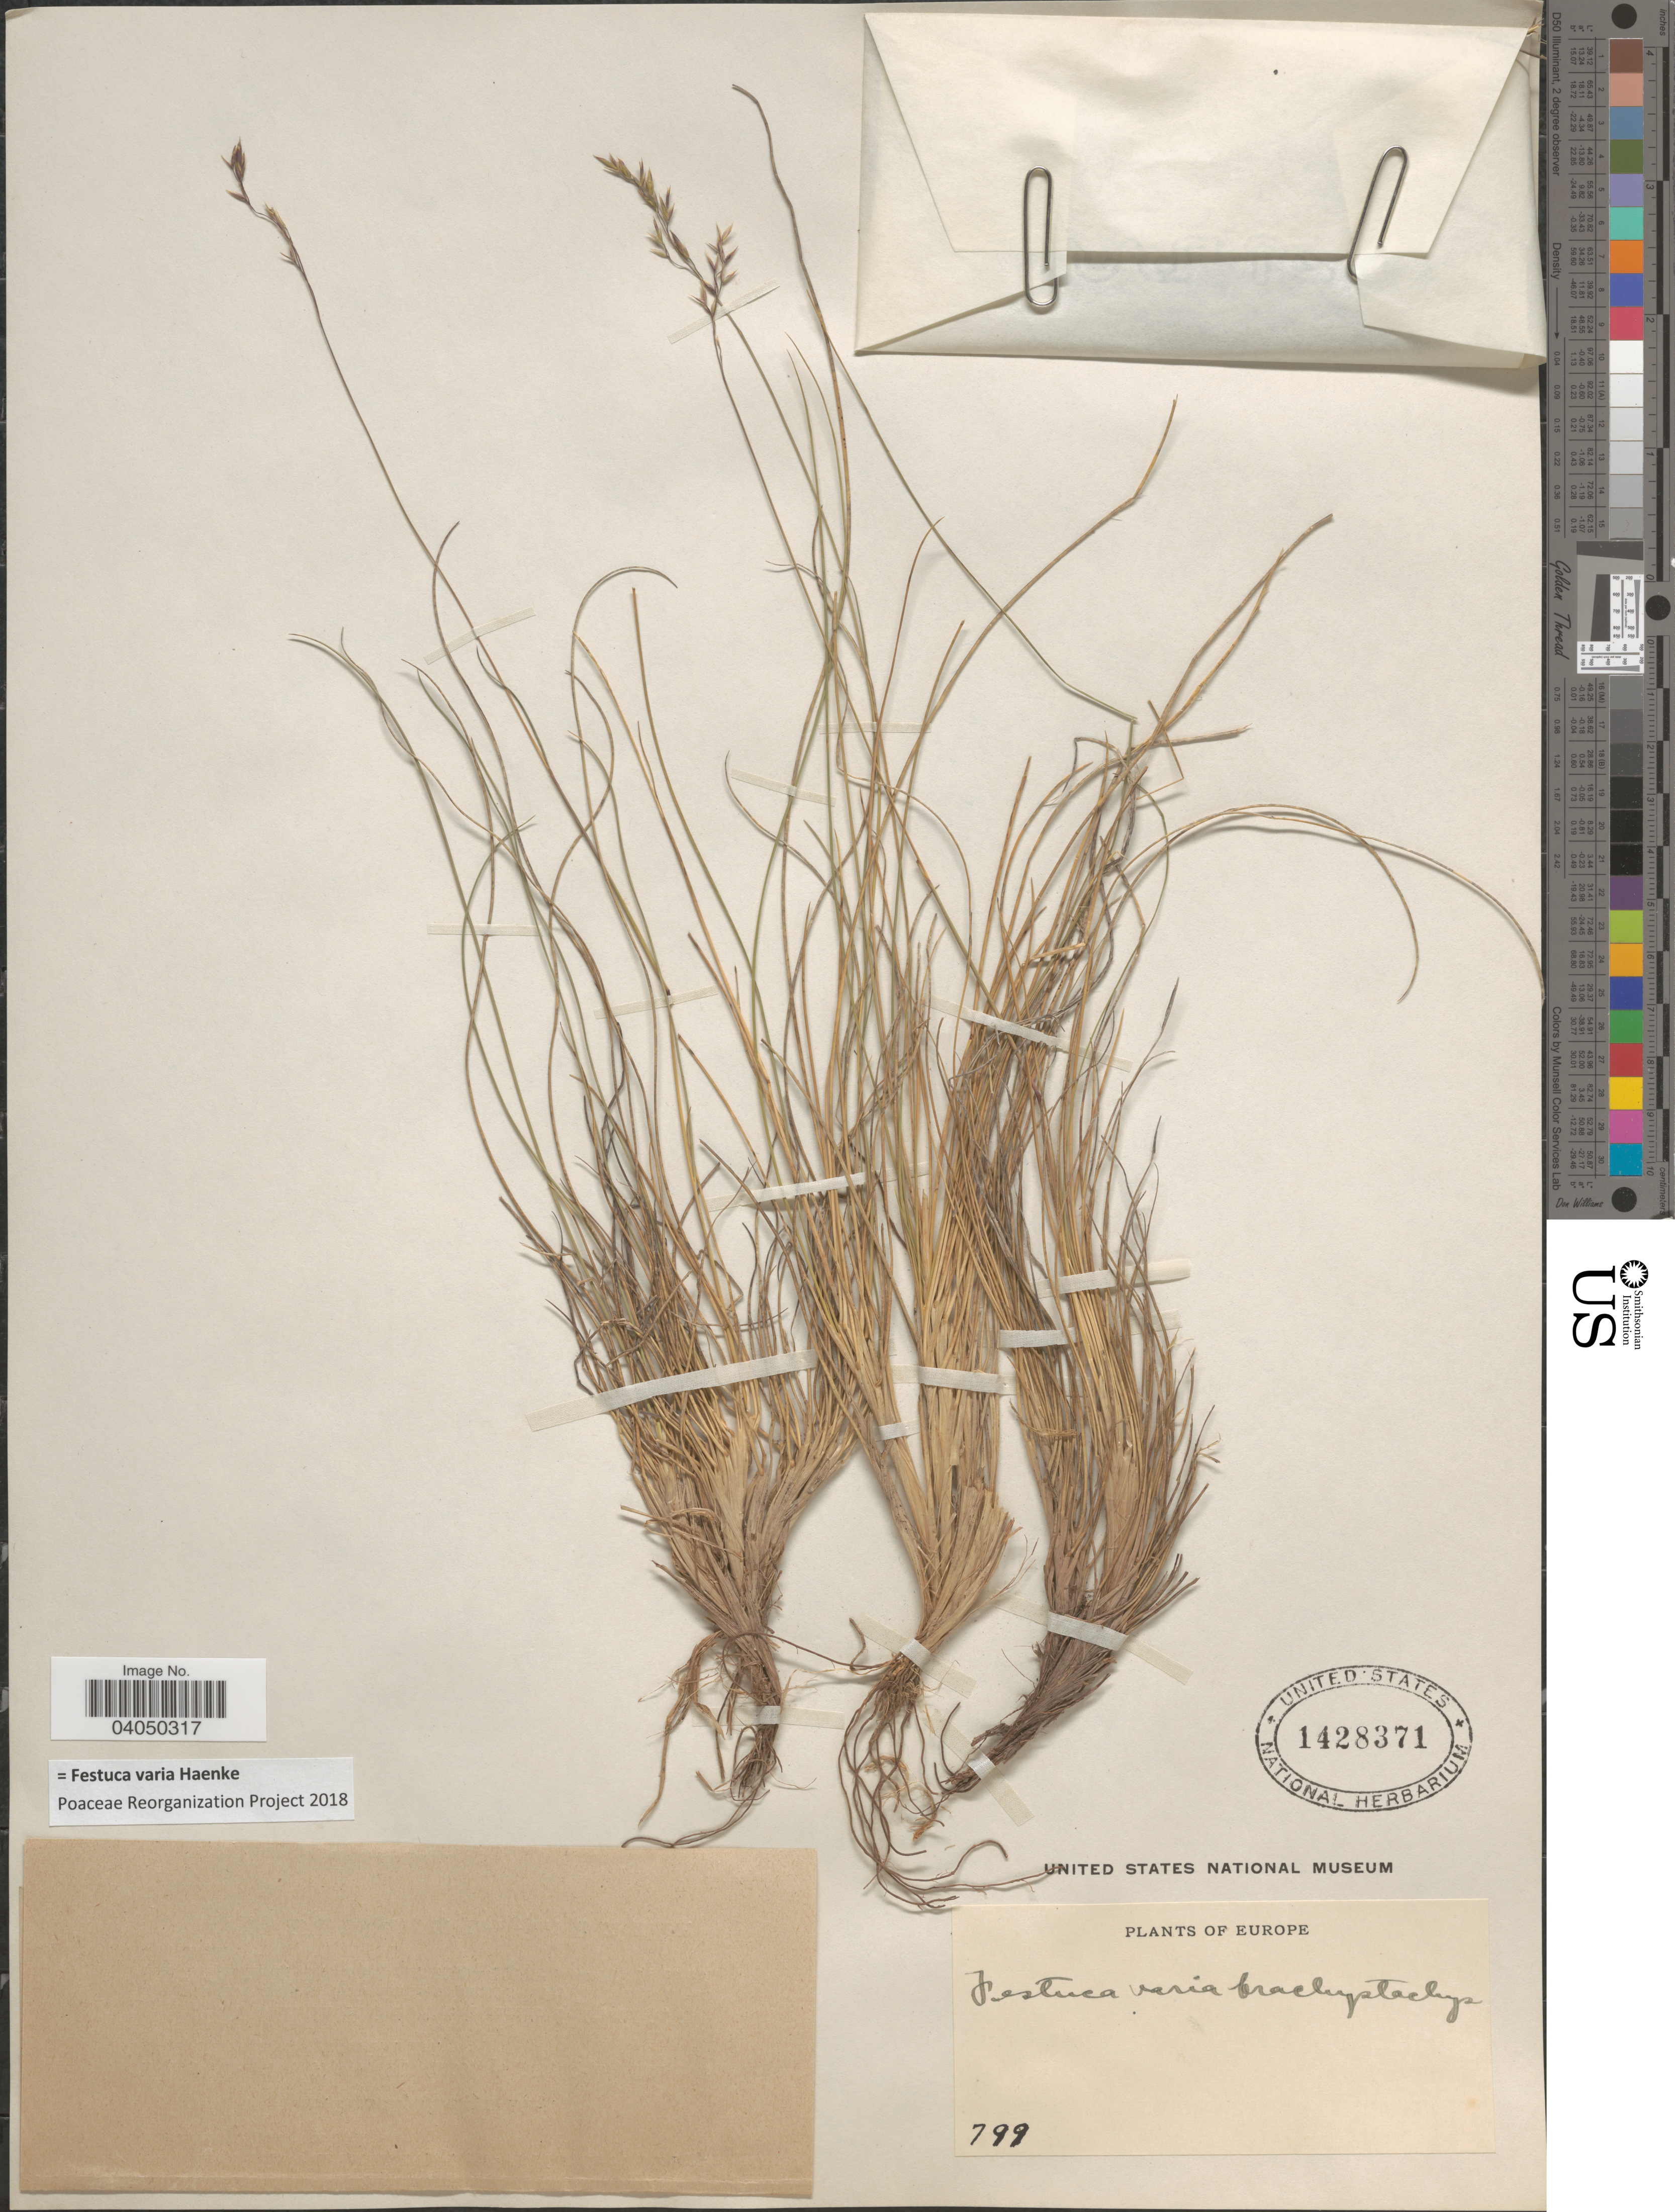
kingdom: Plantae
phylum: Tracheophyta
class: Liliopsida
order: Poales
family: Poaceae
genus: Festuca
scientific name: Festuca varia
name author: Haenke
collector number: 799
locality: Europe.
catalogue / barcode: US 1428371